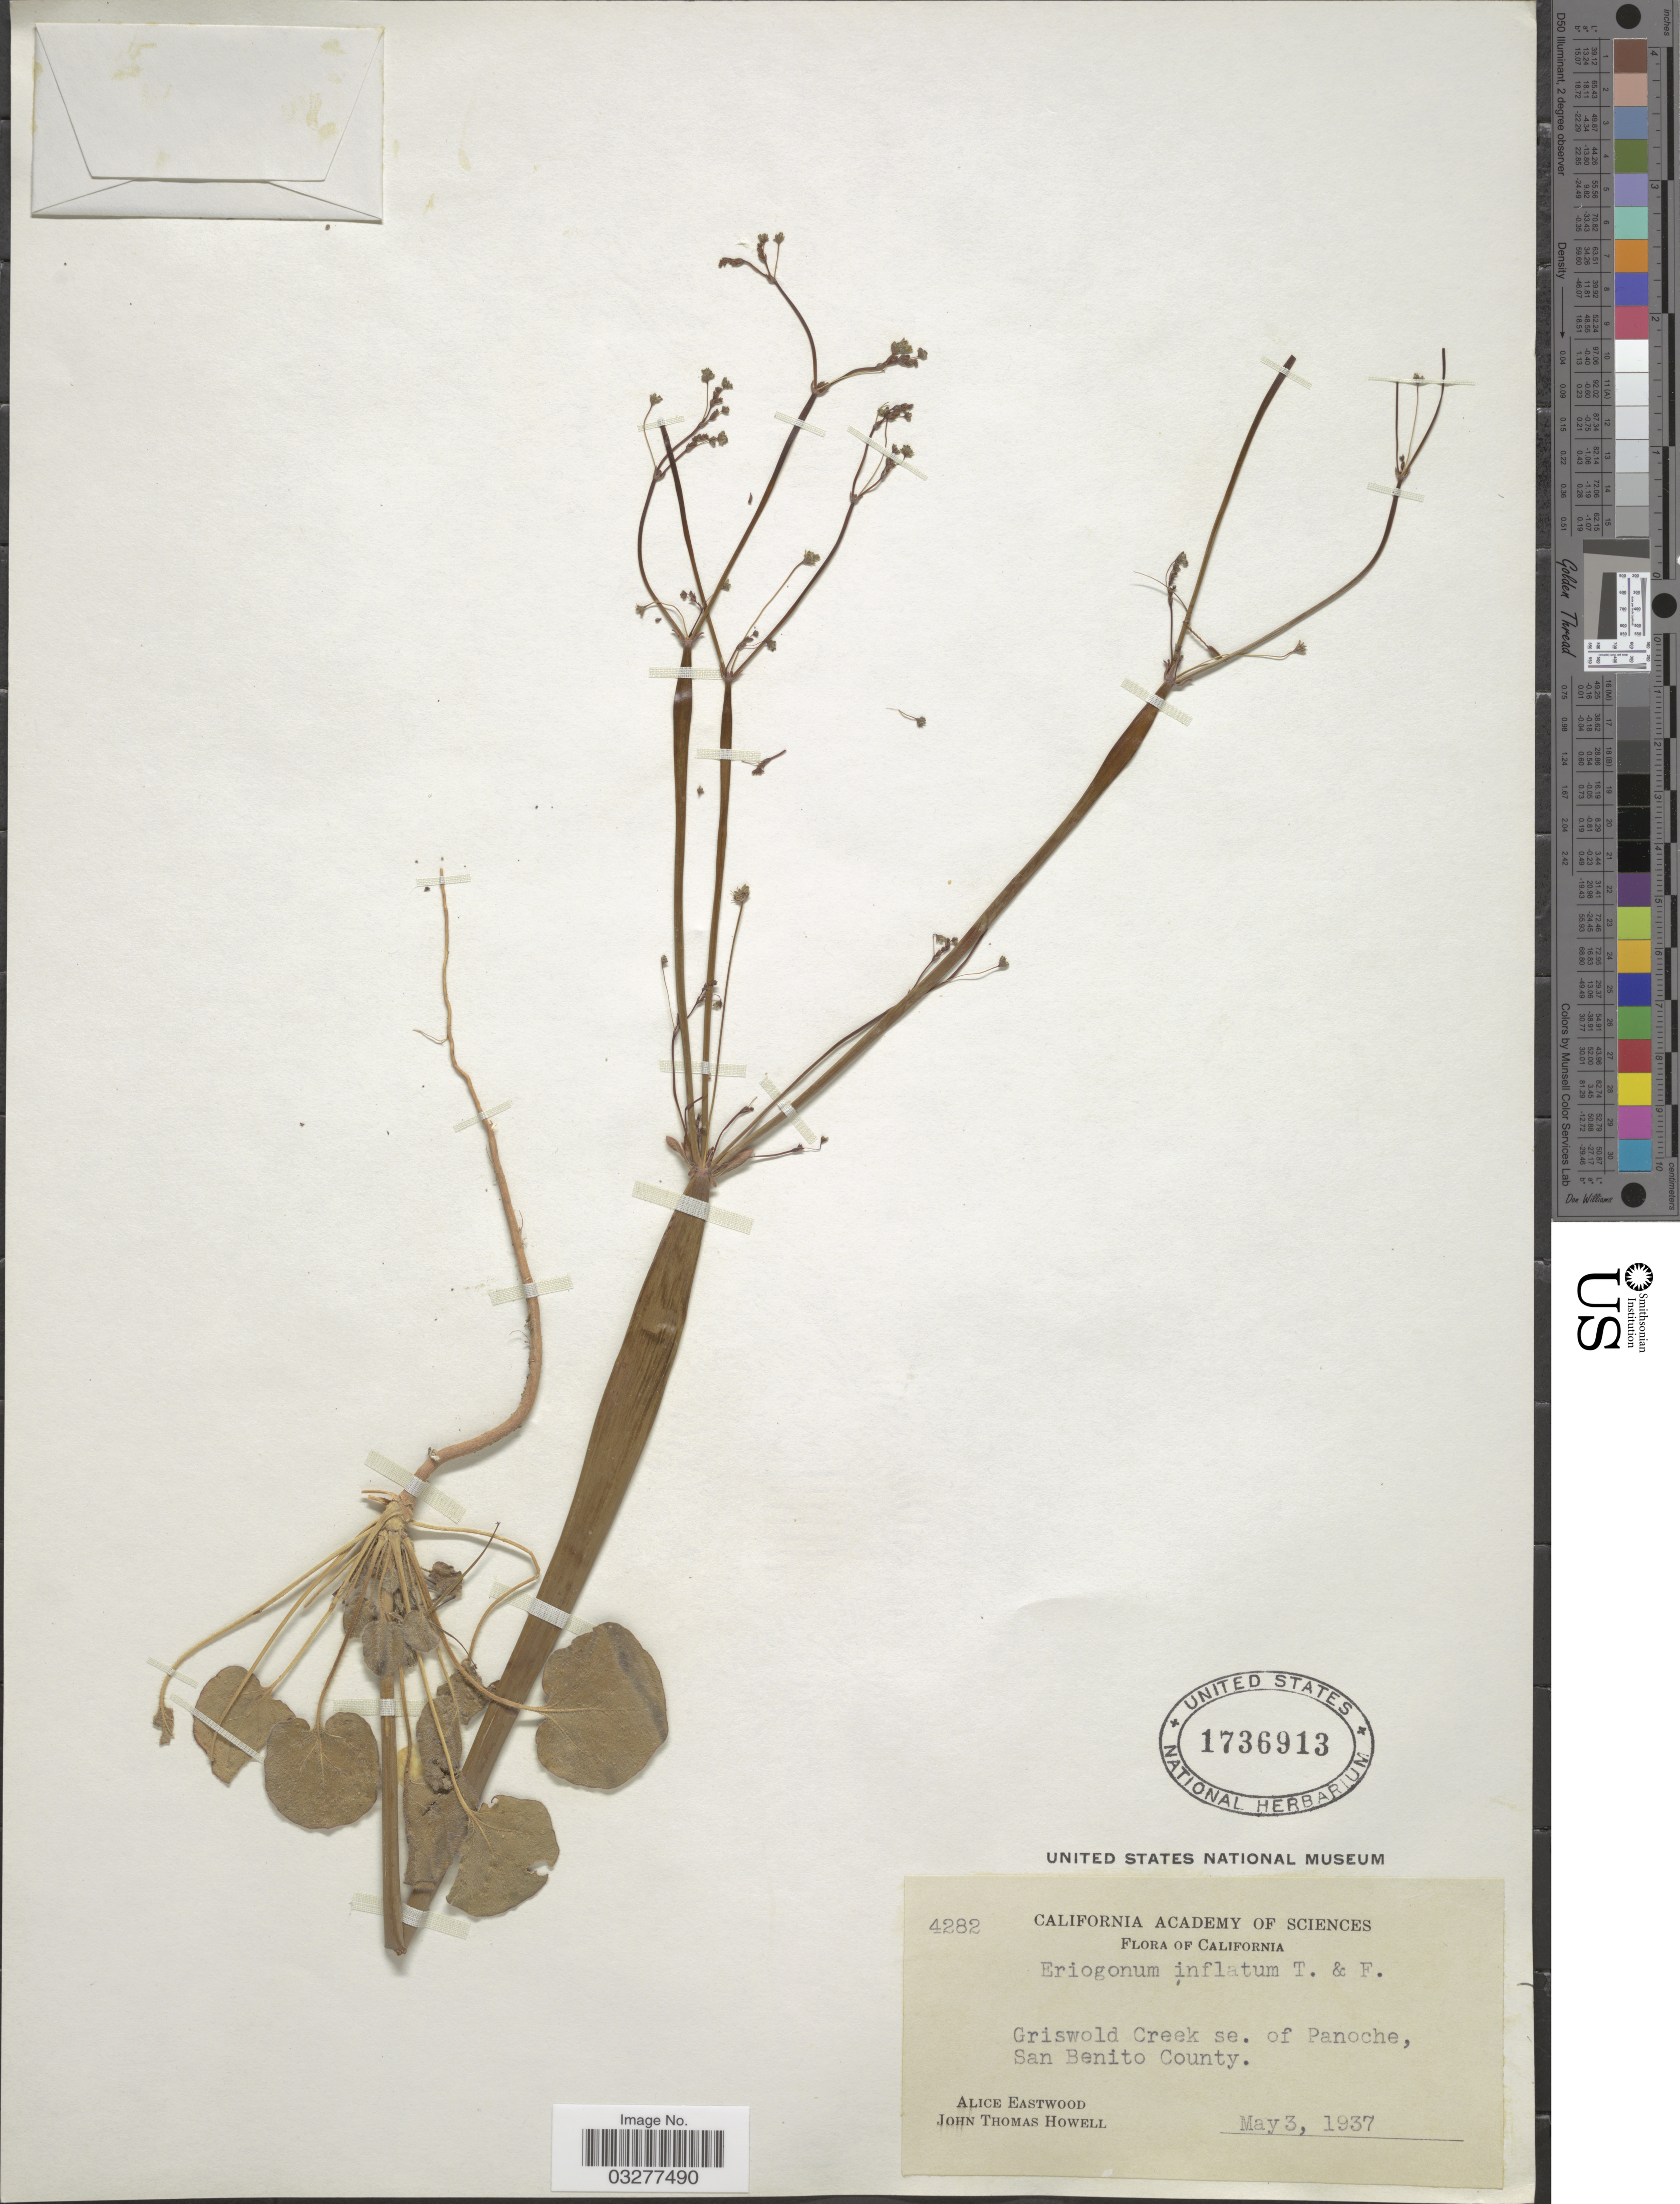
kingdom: Plantae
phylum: Tracheophyta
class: Magnoliopsida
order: Caryophyllales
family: Polygonaceae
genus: Eriogonum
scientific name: Eriogonum inflatum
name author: Torr. & Frém.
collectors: A. Eastwood & J. T. Howell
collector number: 4282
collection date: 1937-05-03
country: United States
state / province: California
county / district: San Benito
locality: Griswold Creek se. of Panoche, San Benito County.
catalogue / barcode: US 1736913